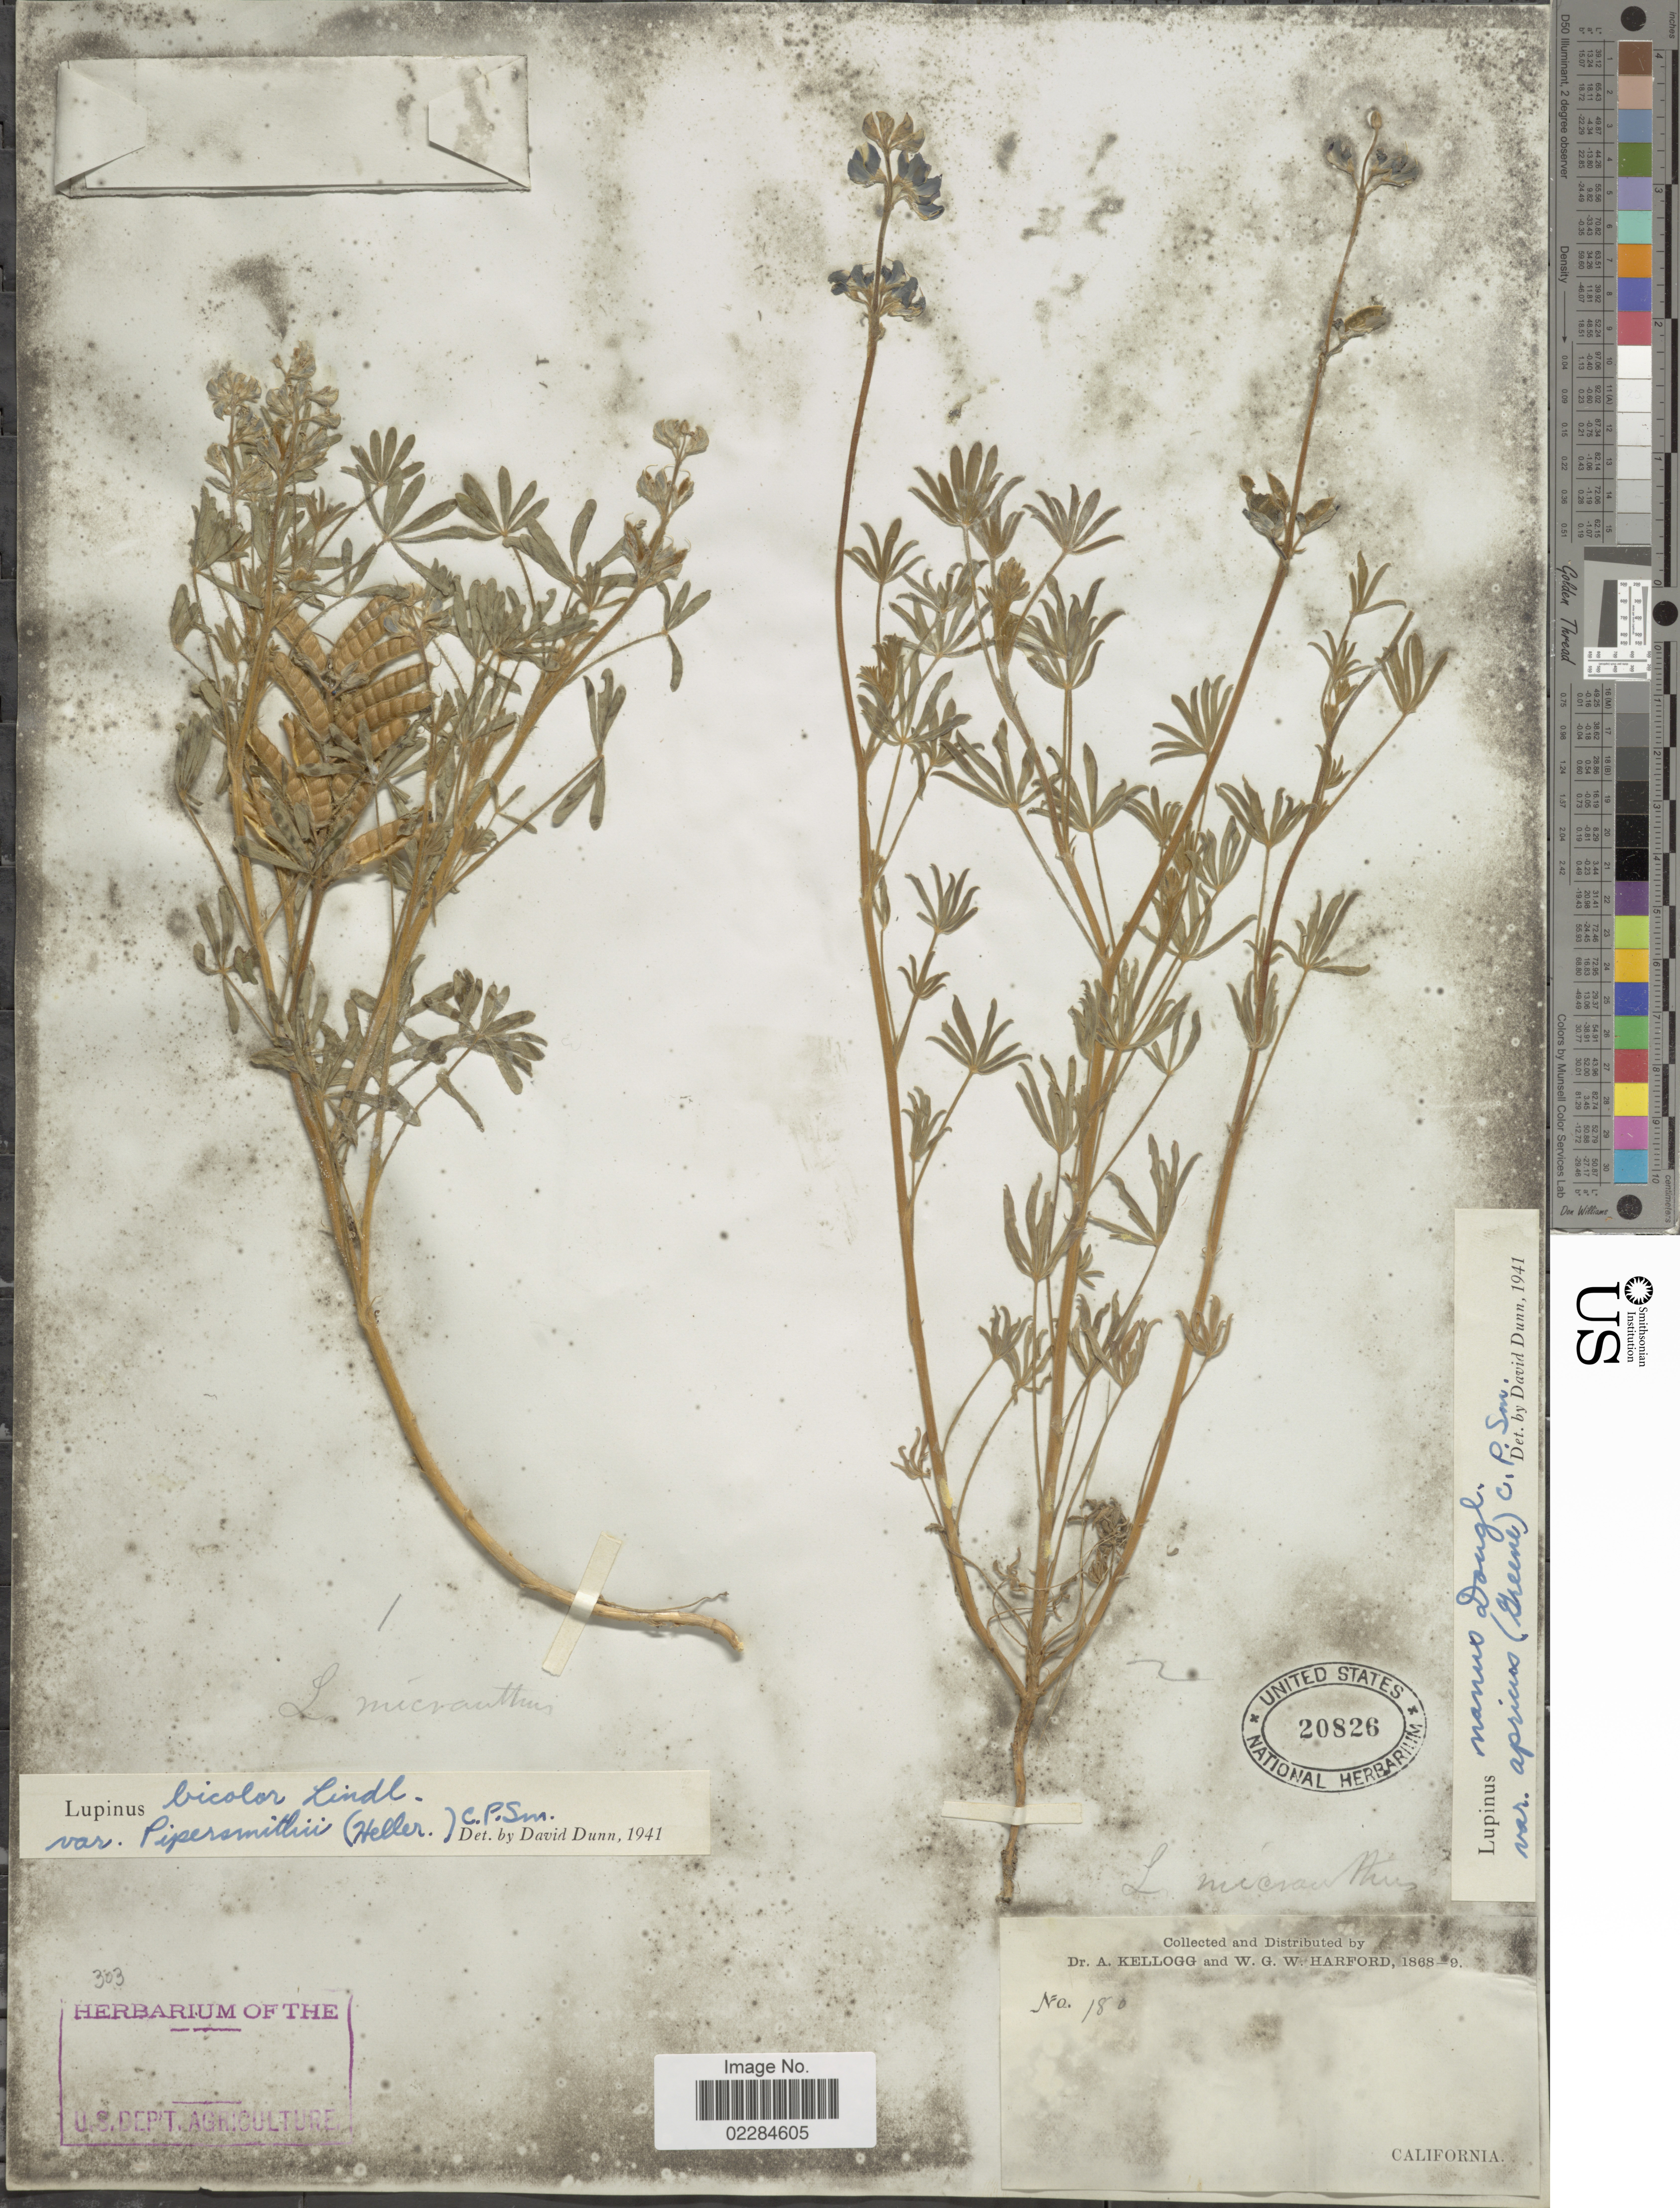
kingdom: Plantae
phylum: Tracheophyta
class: Magnoliopsida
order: Fabales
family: Fabaceae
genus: Lupinus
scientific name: Lupinus bicolor var. pipersmithii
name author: (A. Heller) C.P. Sm.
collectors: A. Kellogg & W. G. W. Harford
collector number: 180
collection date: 1868/1869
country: United States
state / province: California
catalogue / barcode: US 20826